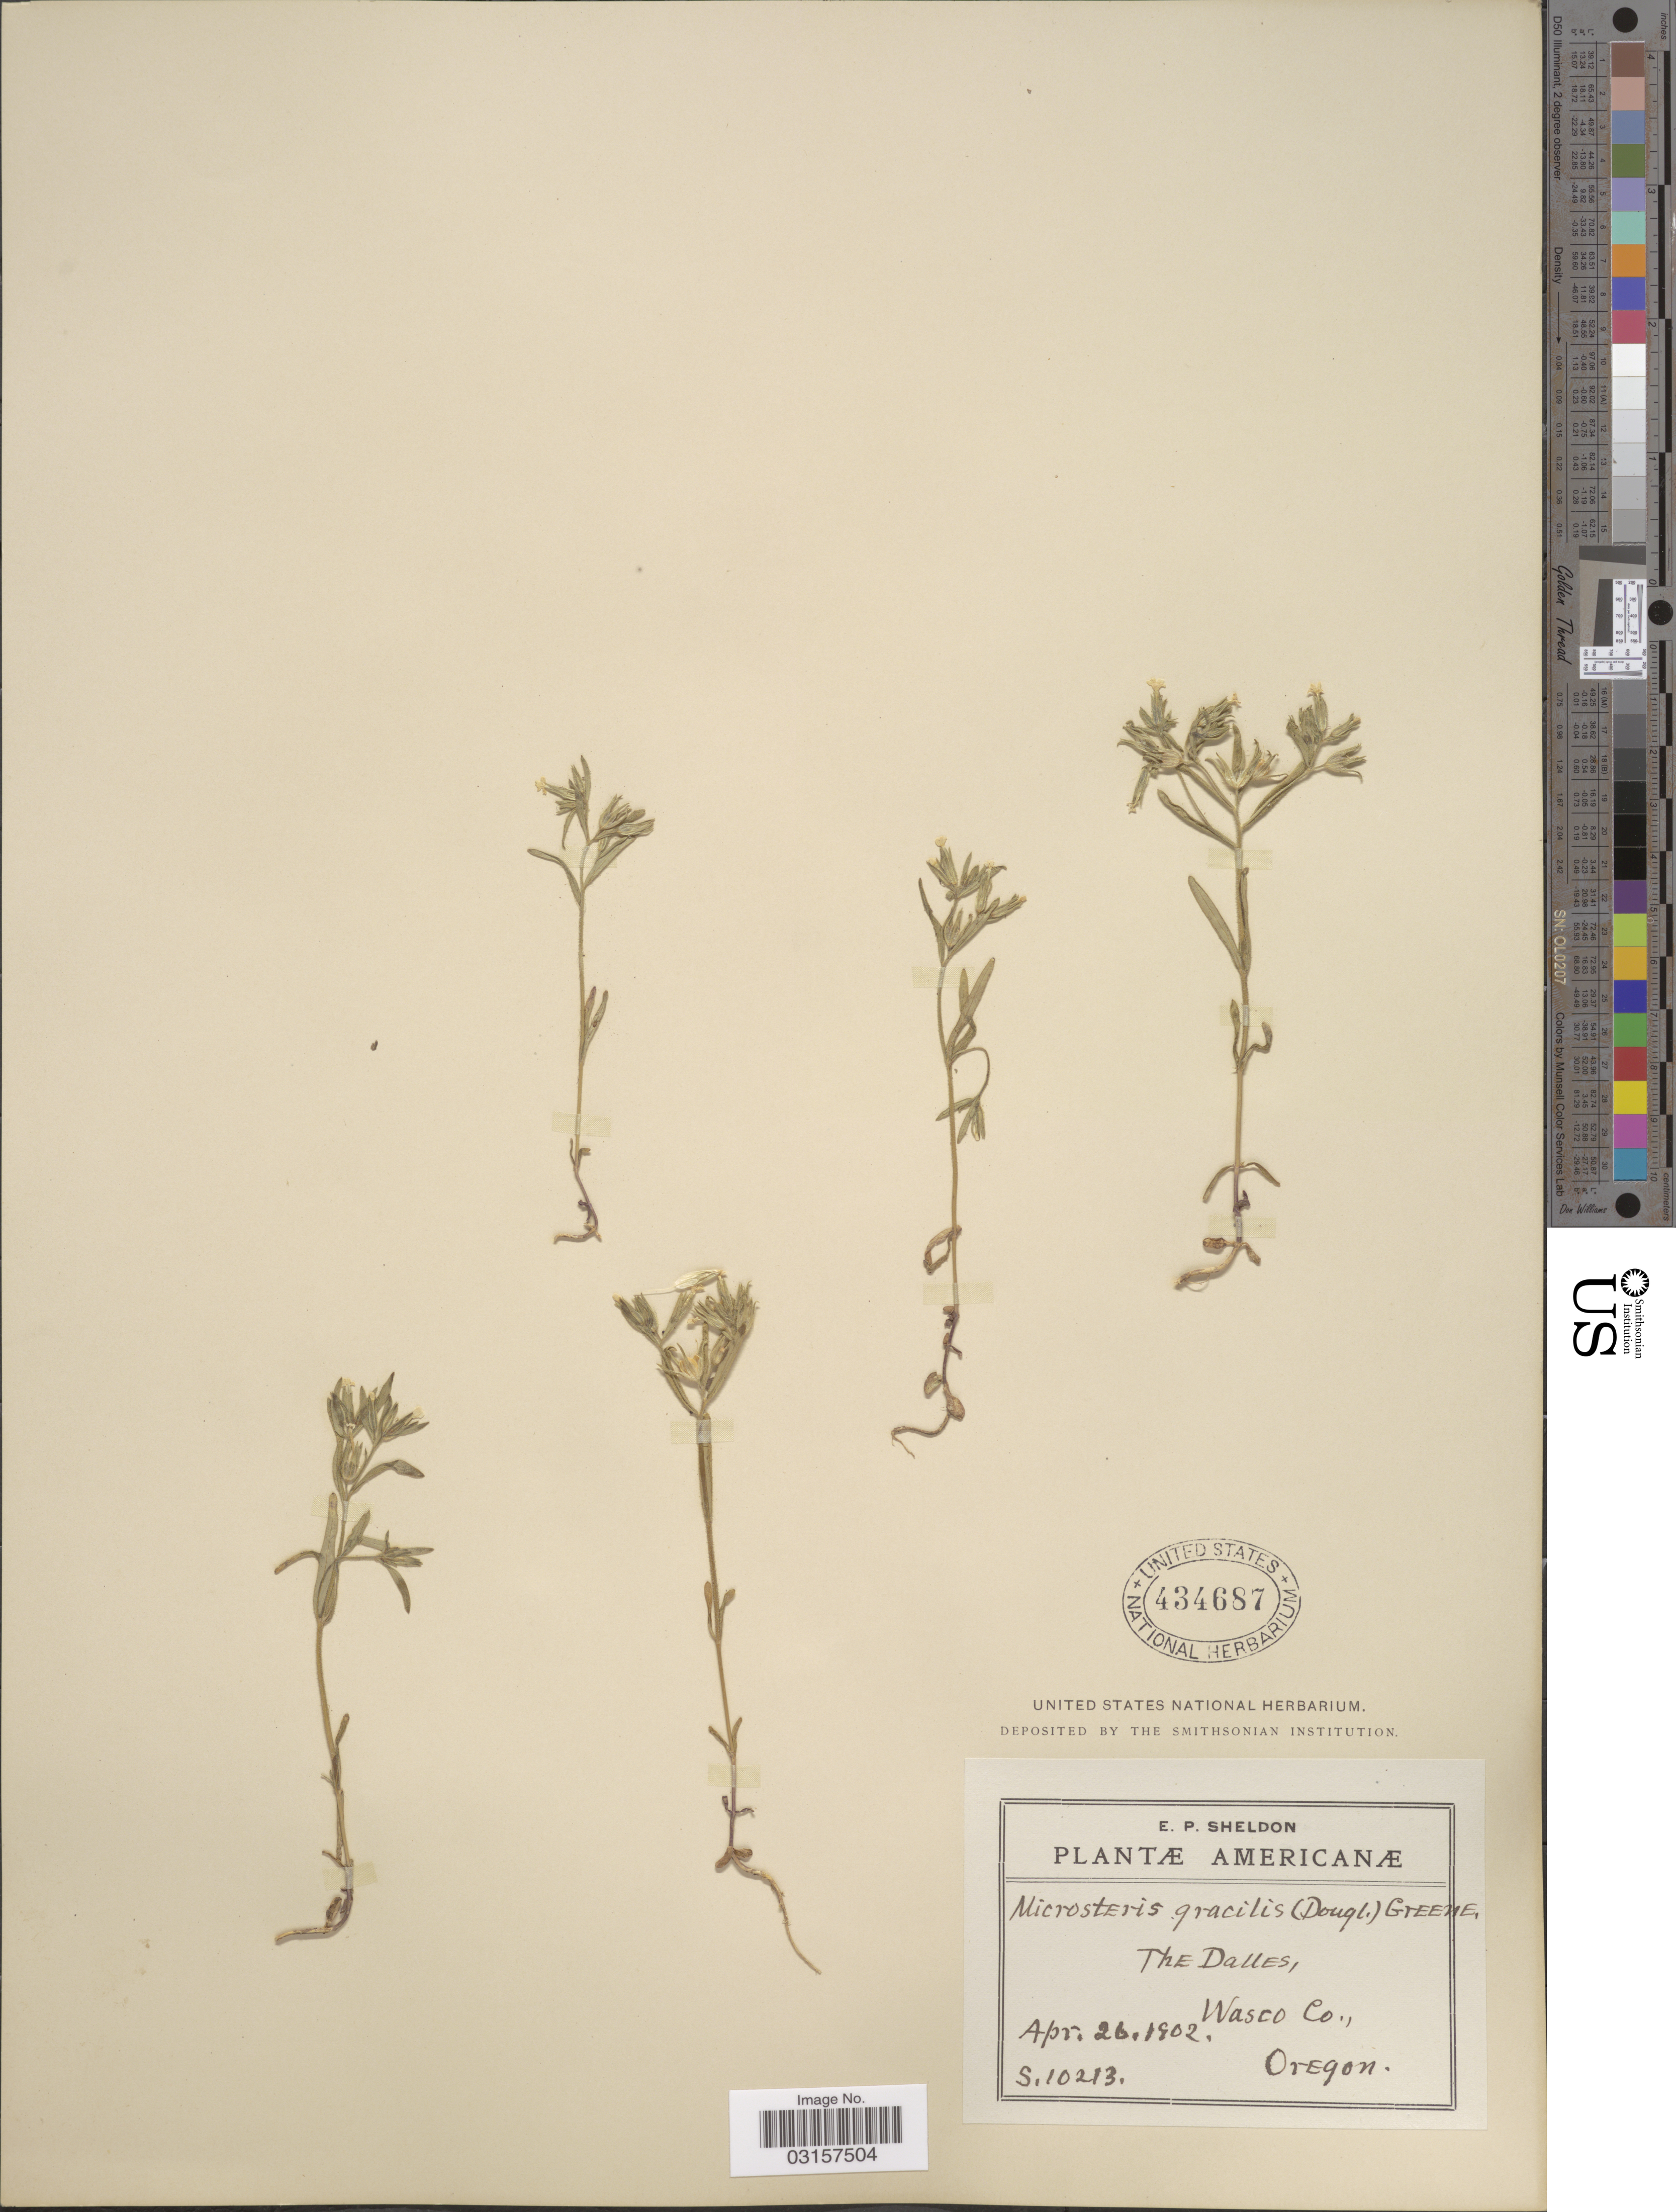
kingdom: Plantae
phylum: Tracheophyta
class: Magnoliopsida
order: Ericales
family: Polemoniaceae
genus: Microsteris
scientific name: Microsteris gracilis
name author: (Hook.) Greene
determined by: (US) Smithsonian Institution - National Museum of Natural History - Department of Botany (UNITED STATES)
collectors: E. P. Sheldon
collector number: S10213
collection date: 1902-04-26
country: United States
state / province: Oregon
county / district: Wasco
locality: The Dalles, Wasco Co.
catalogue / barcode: US 434687